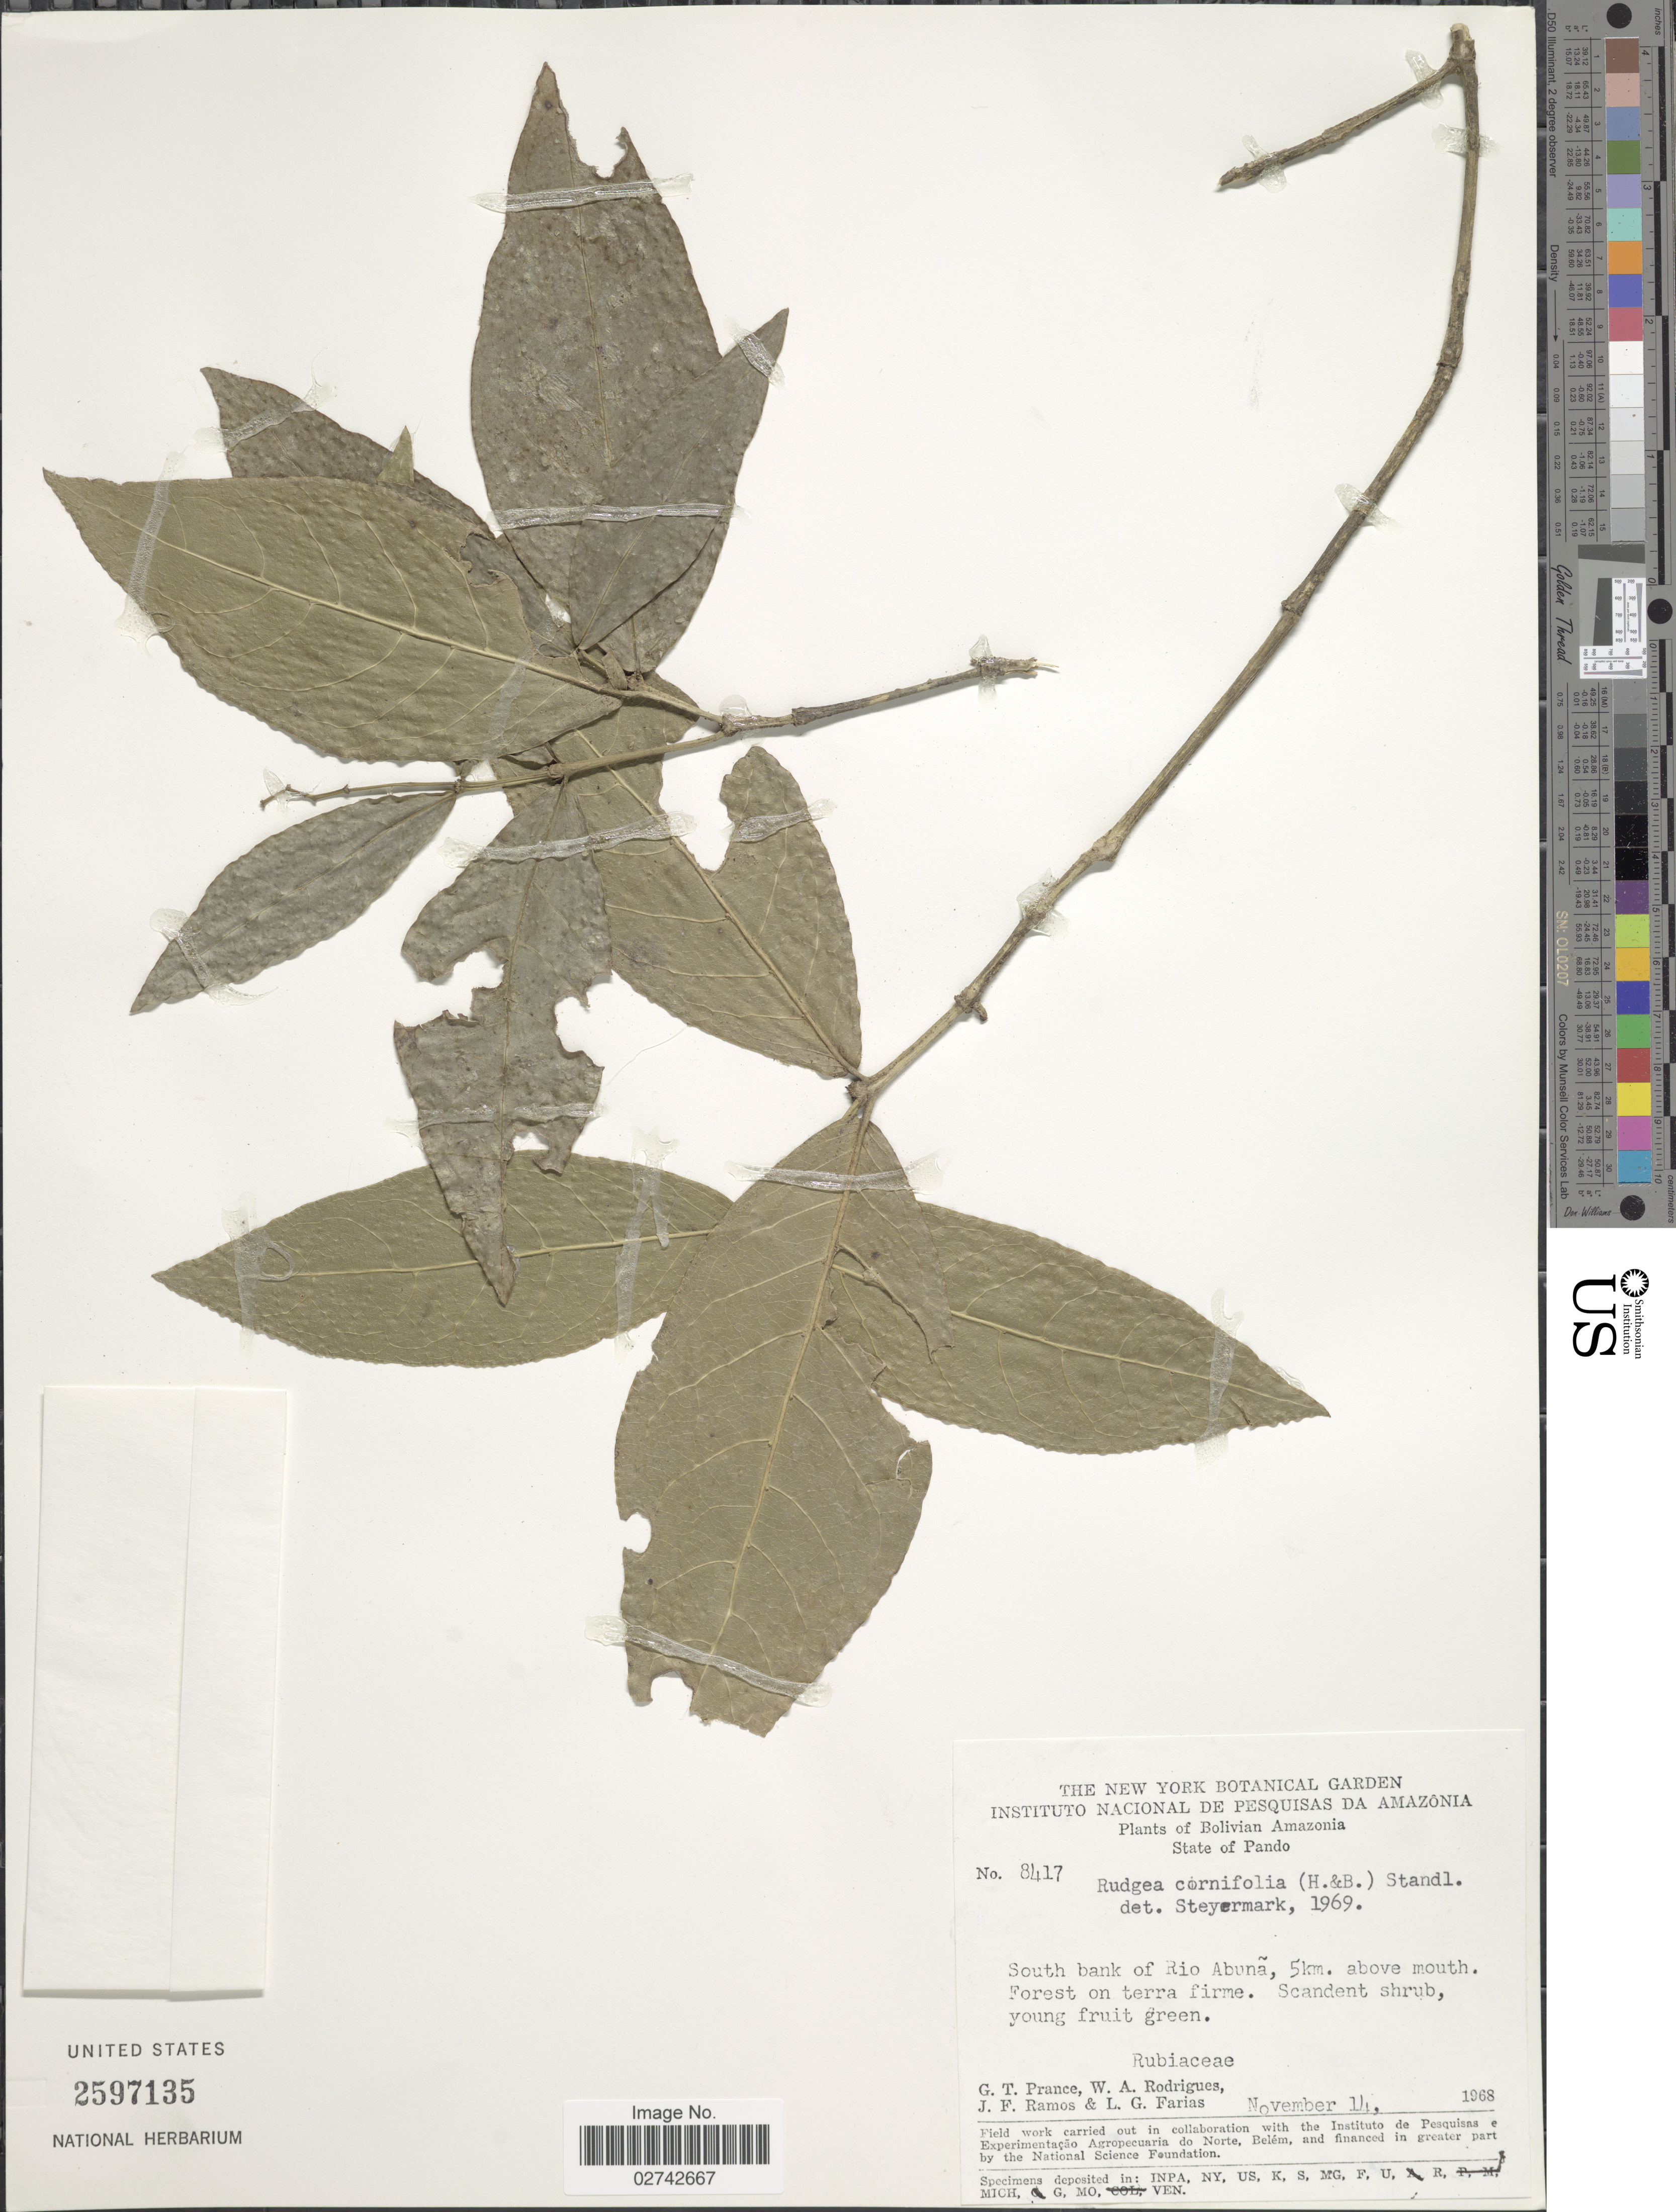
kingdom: Plantae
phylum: Tracheophyta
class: Magnoliopsida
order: Gentianales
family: Rubiaceae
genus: Rudgea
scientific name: Rudgea cornifolia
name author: (Kunth) Standl.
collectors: G. T. Prance, W. A. Rodrigues, J. F. Ramos & L. G. Farias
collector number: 8417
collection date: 1968-11-14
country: Bolivia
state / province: Pando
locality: Bolivian Amazonia, south bank of Rio Abuna, 5 km above mouth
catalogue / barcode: US 2597135